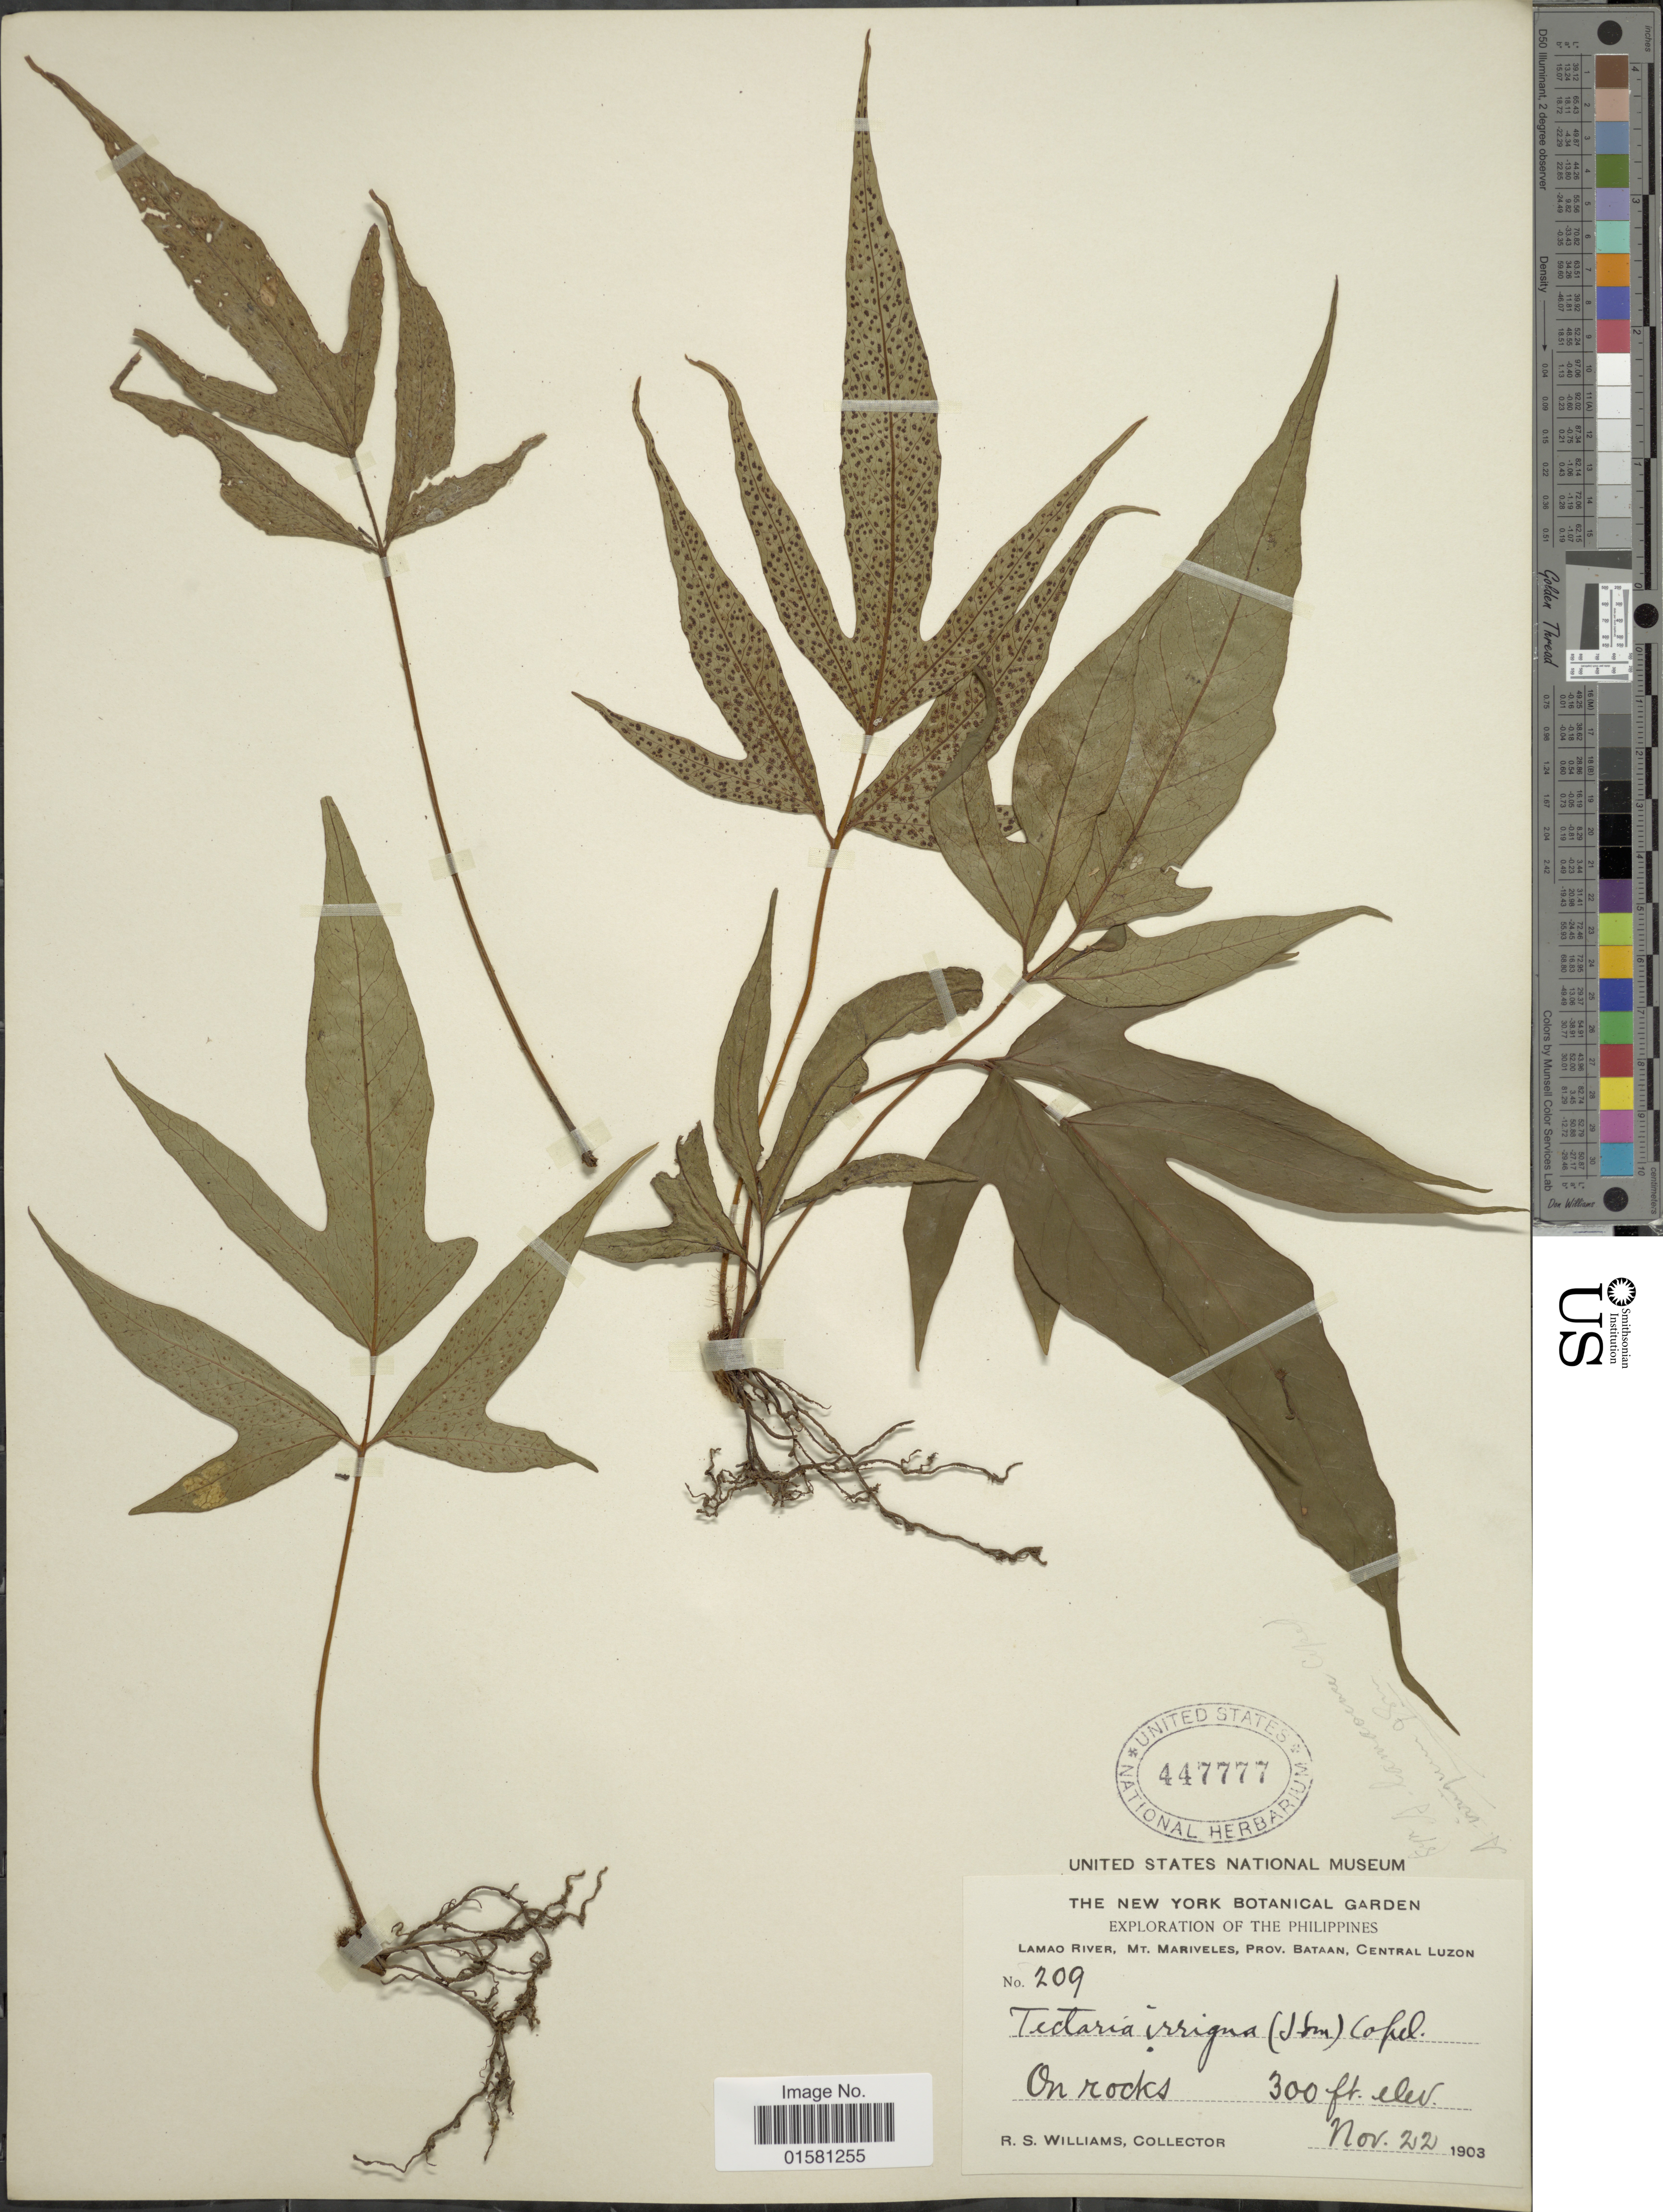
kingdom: Plantae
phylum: Tracheophyta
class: Polypodiopsida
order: Polypodiales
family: Tectariaceae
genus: Tectaria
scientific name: Tectaria trifida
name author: (Fée) Price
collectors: R. S. Williams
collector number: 209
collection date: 1903-11-22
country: Philippines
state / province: Central Luzon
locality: Lamao River Mt. Mariveles, Prov. Bataan, Central luzon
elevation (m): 91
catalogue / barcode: US 447777